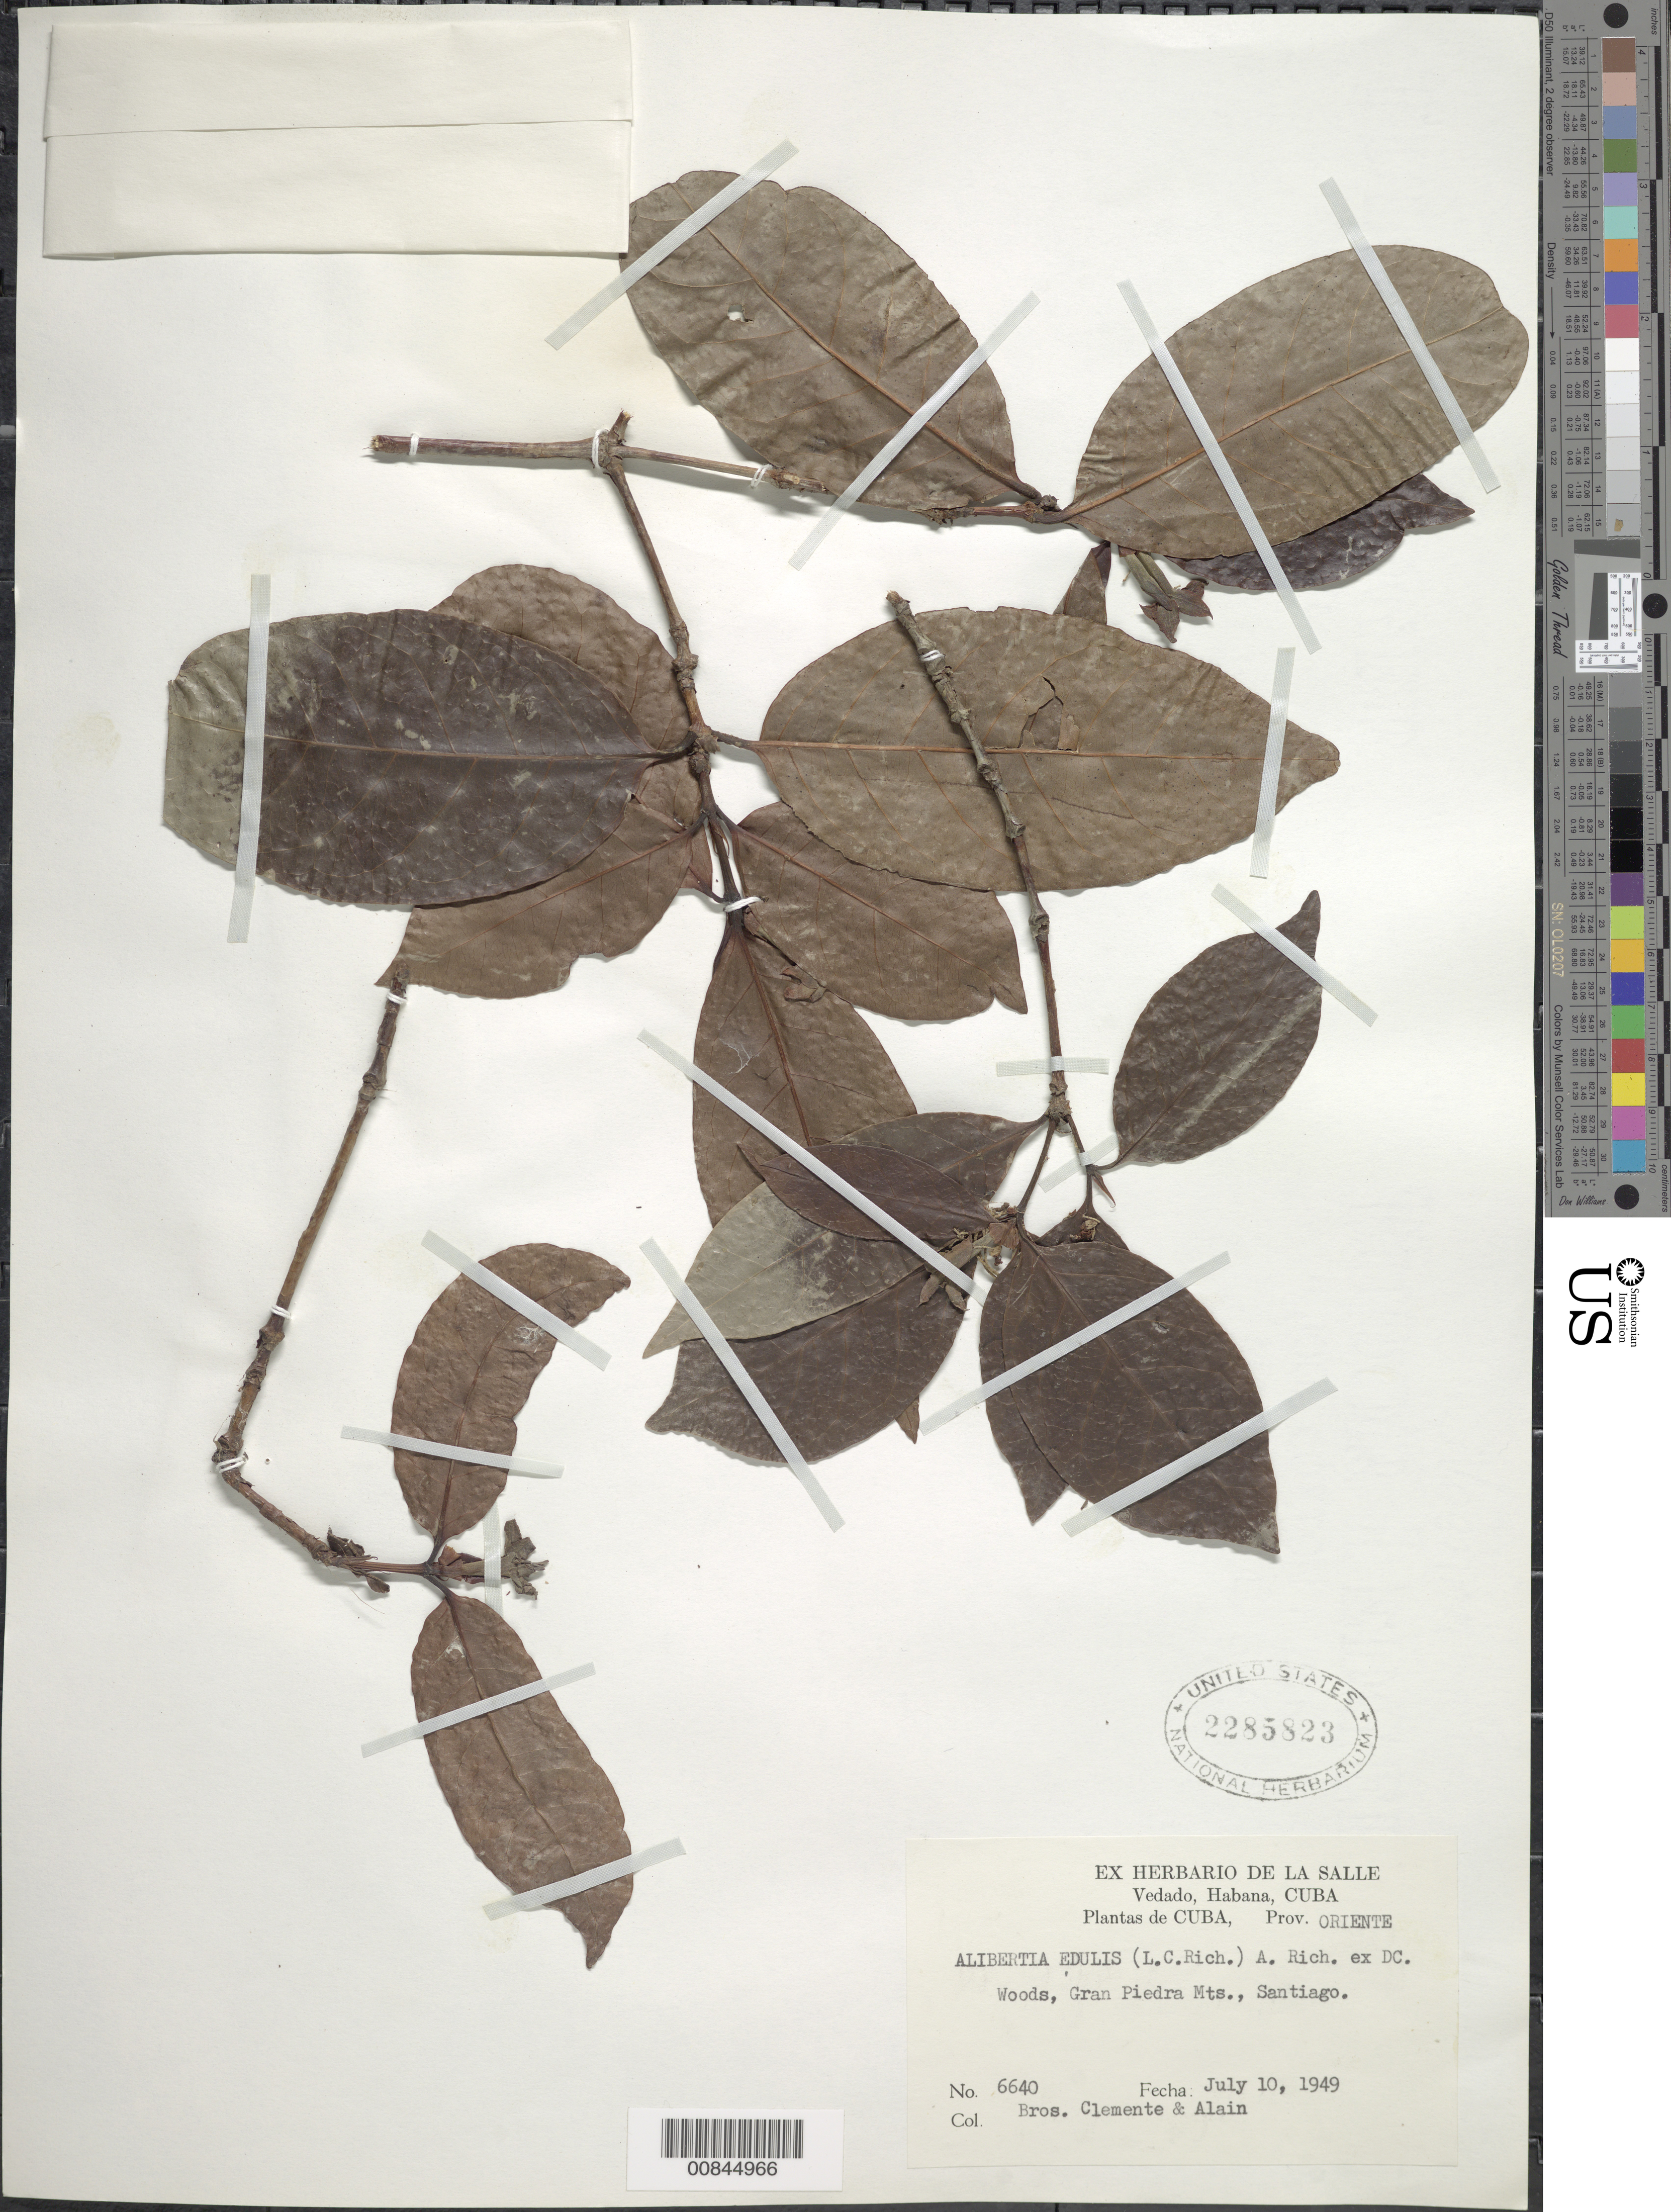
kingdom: Plantae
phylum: Tracheophyta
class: Magnoliopsida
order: Gentianales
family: Rubiaceae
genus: Alibertia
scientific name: Alibertia edulis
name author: (Rich.) A. Rich. ex DC.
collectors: Bro. Clemente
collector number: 6640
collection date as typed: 10 Jul 1949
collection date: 1949-07-10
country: Cuba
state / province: Oriente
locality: Gran Piedra Mts., Santiago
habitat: Woods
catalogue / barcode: US 2285823